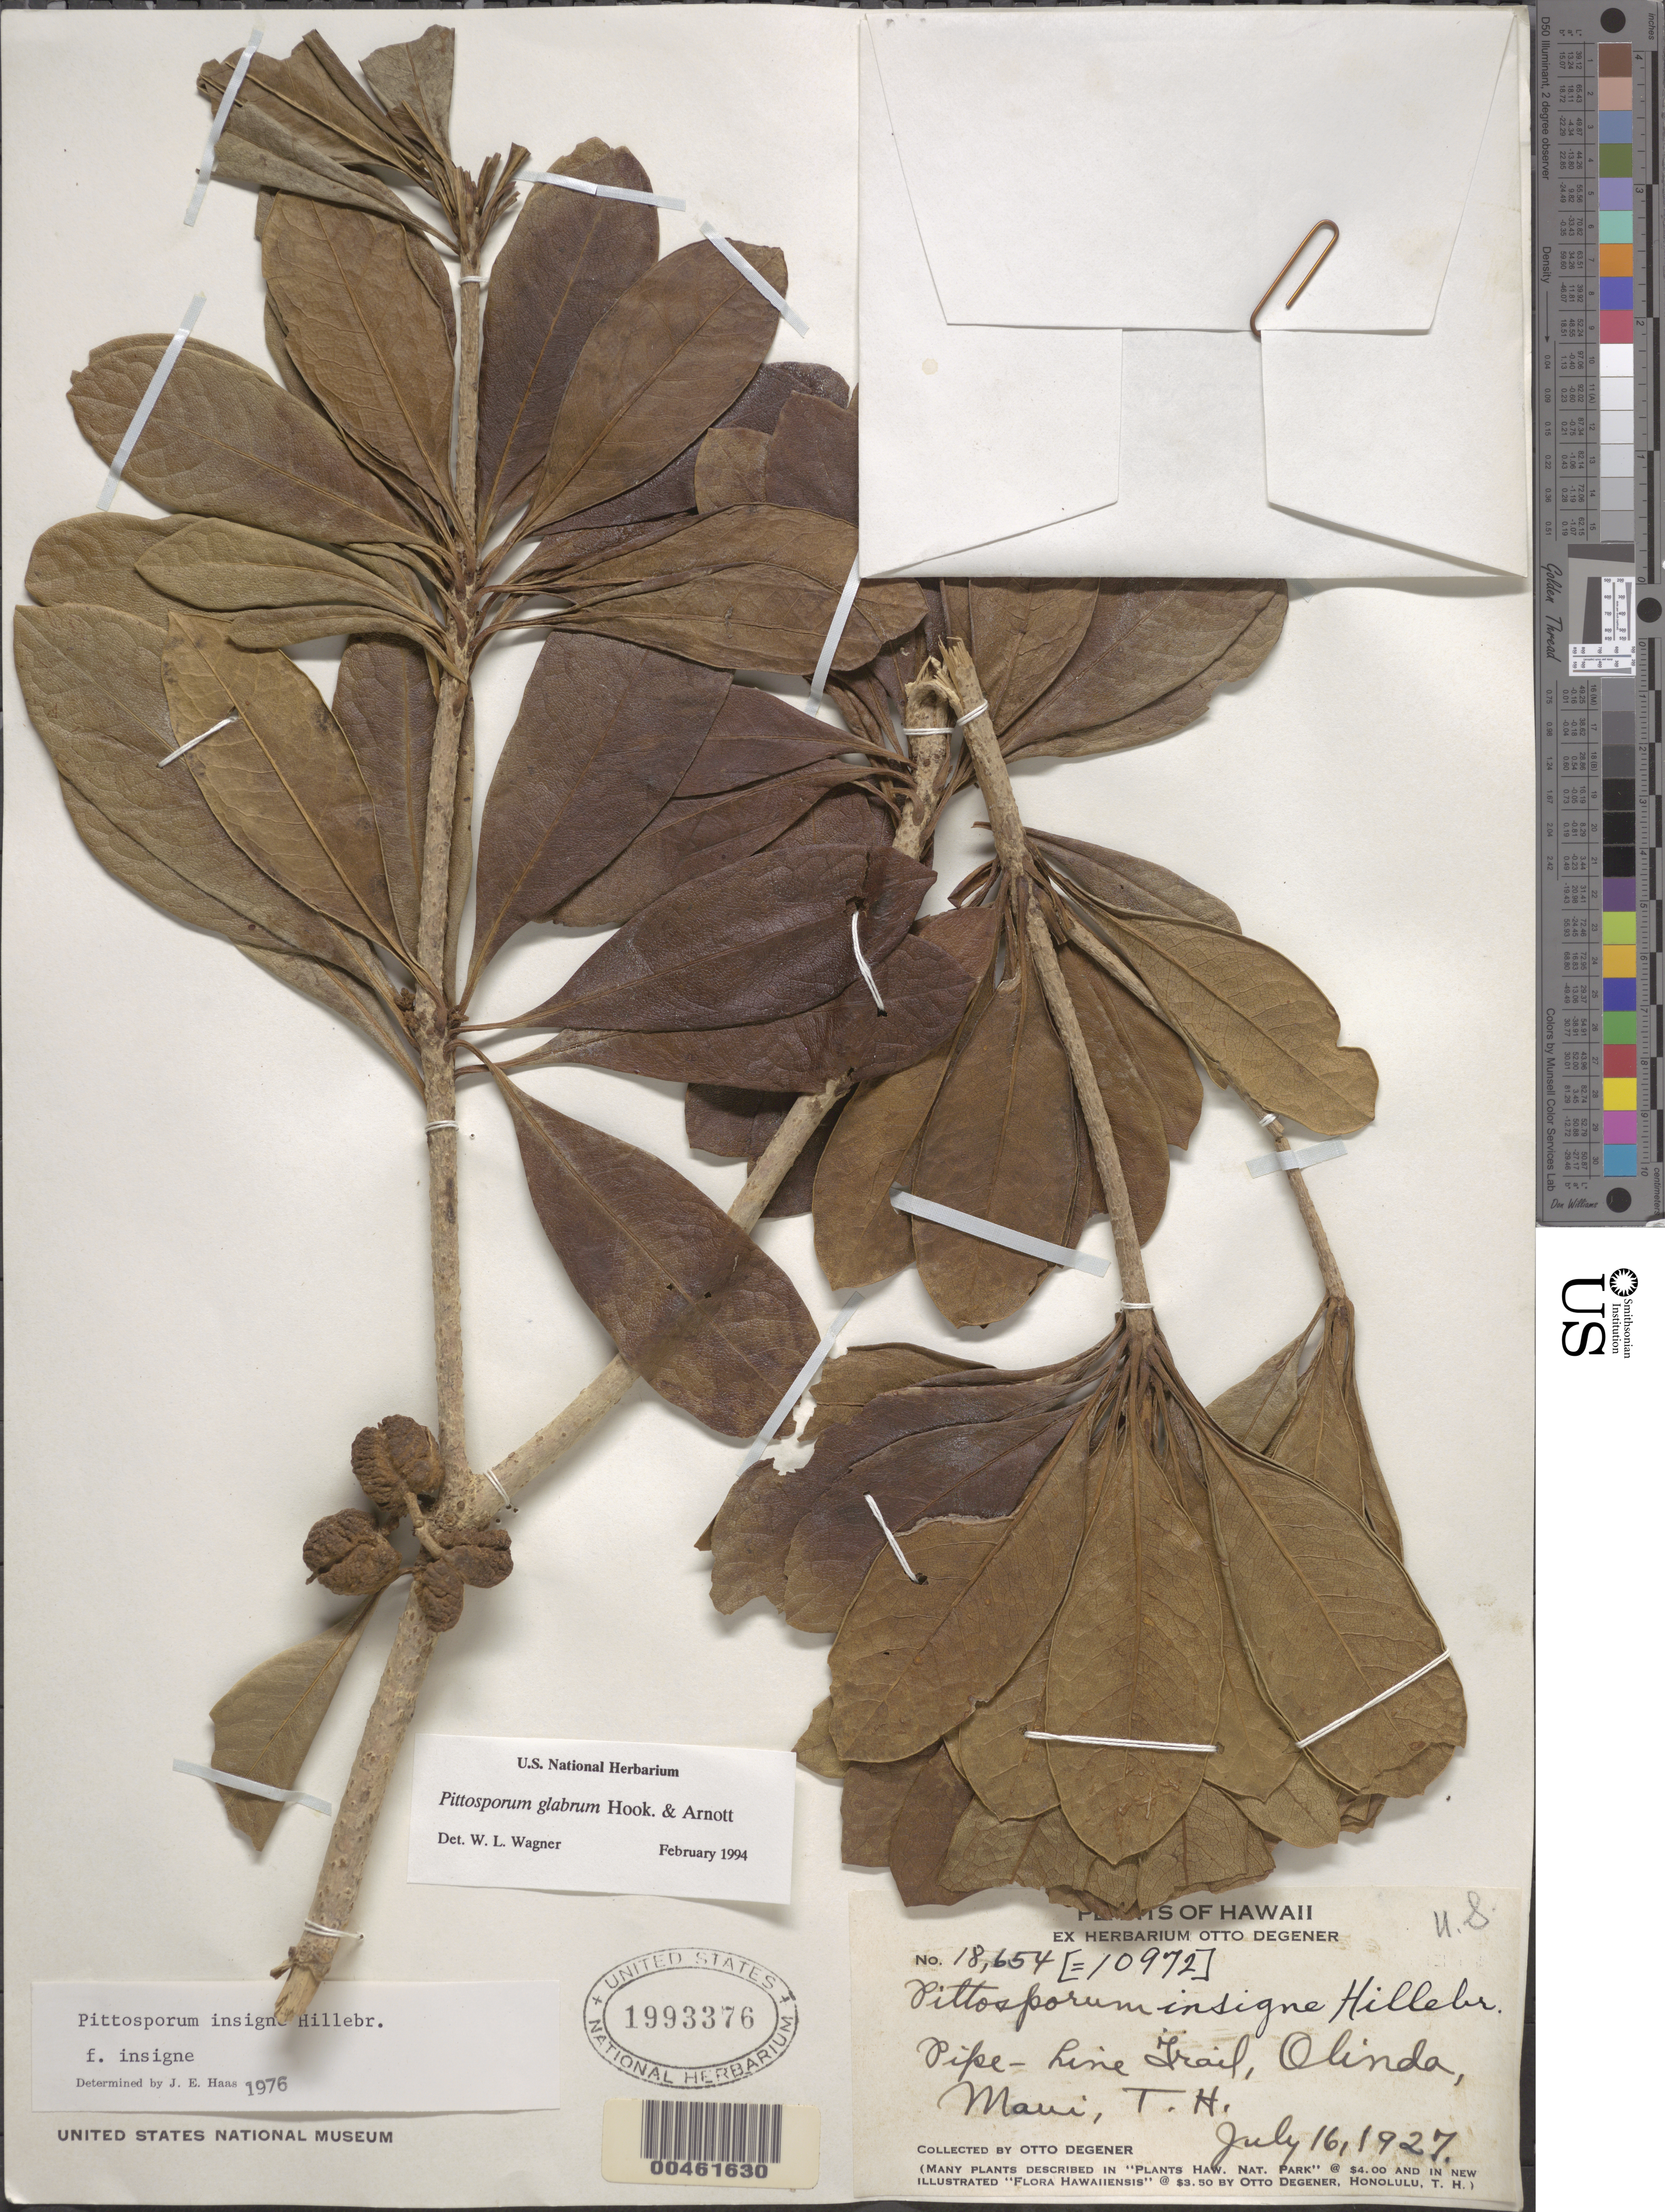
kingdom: Plantae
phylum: Tracheophyta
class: Magnoliopsida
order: Apiales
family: Pittosporaceae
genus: Pittosporum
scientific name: Pittosporum glabrum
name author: Hook. & Arn.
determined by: Wagner, W. L., (BOT), Smithsonian Institution - National Museum of Natural History (UNITED STATES)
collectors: O. Degener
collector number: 18654[10972]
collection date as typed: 16 Jul 1927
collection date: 1927-07-16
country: United States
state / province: Hawaii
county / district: Maui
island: Maui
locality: Pipe-Line Trail, Olinda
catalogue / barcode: US 1993376